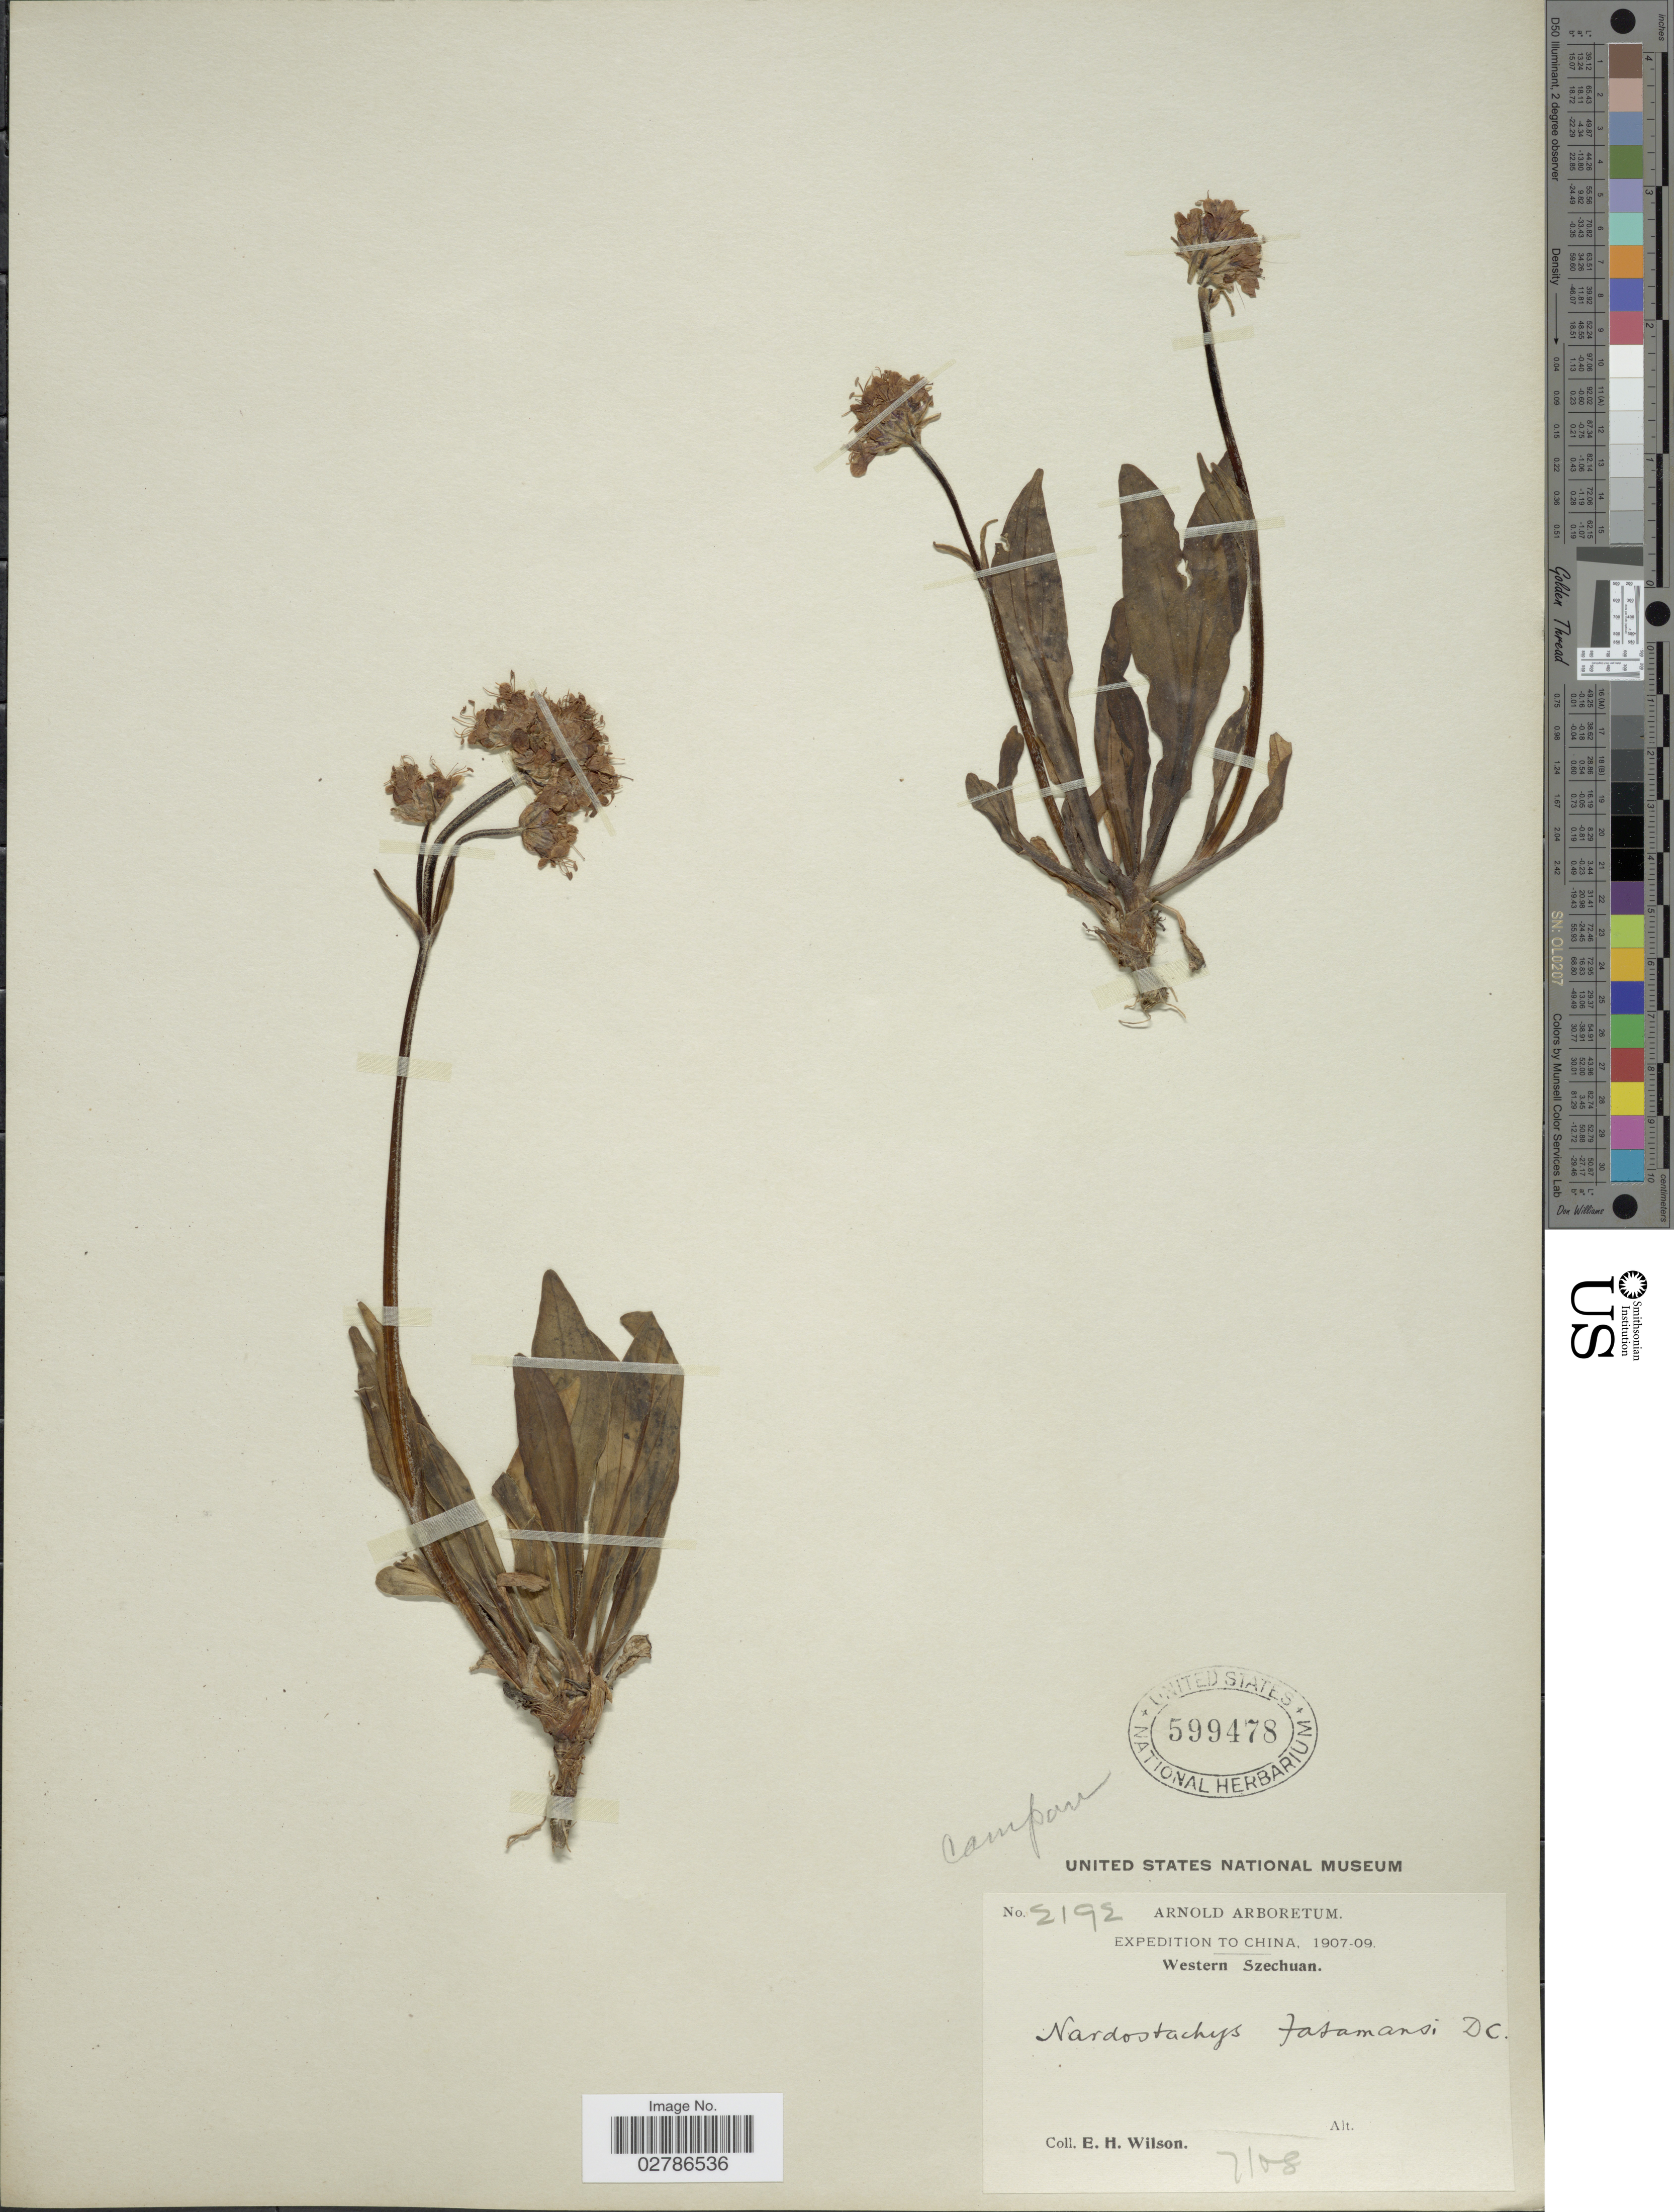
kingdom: Plantae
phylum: Tracheophyta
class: Magnoliopsida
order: Dipsacales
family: Caprifoliaceae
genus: Nardostachys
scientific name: Nardostachys jatamansi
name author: (D. Don) DC.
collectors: E. Wilson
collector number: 2192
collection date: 1908-07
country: China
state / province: Sichuan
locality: Western Szechuan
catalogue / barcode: US 599478